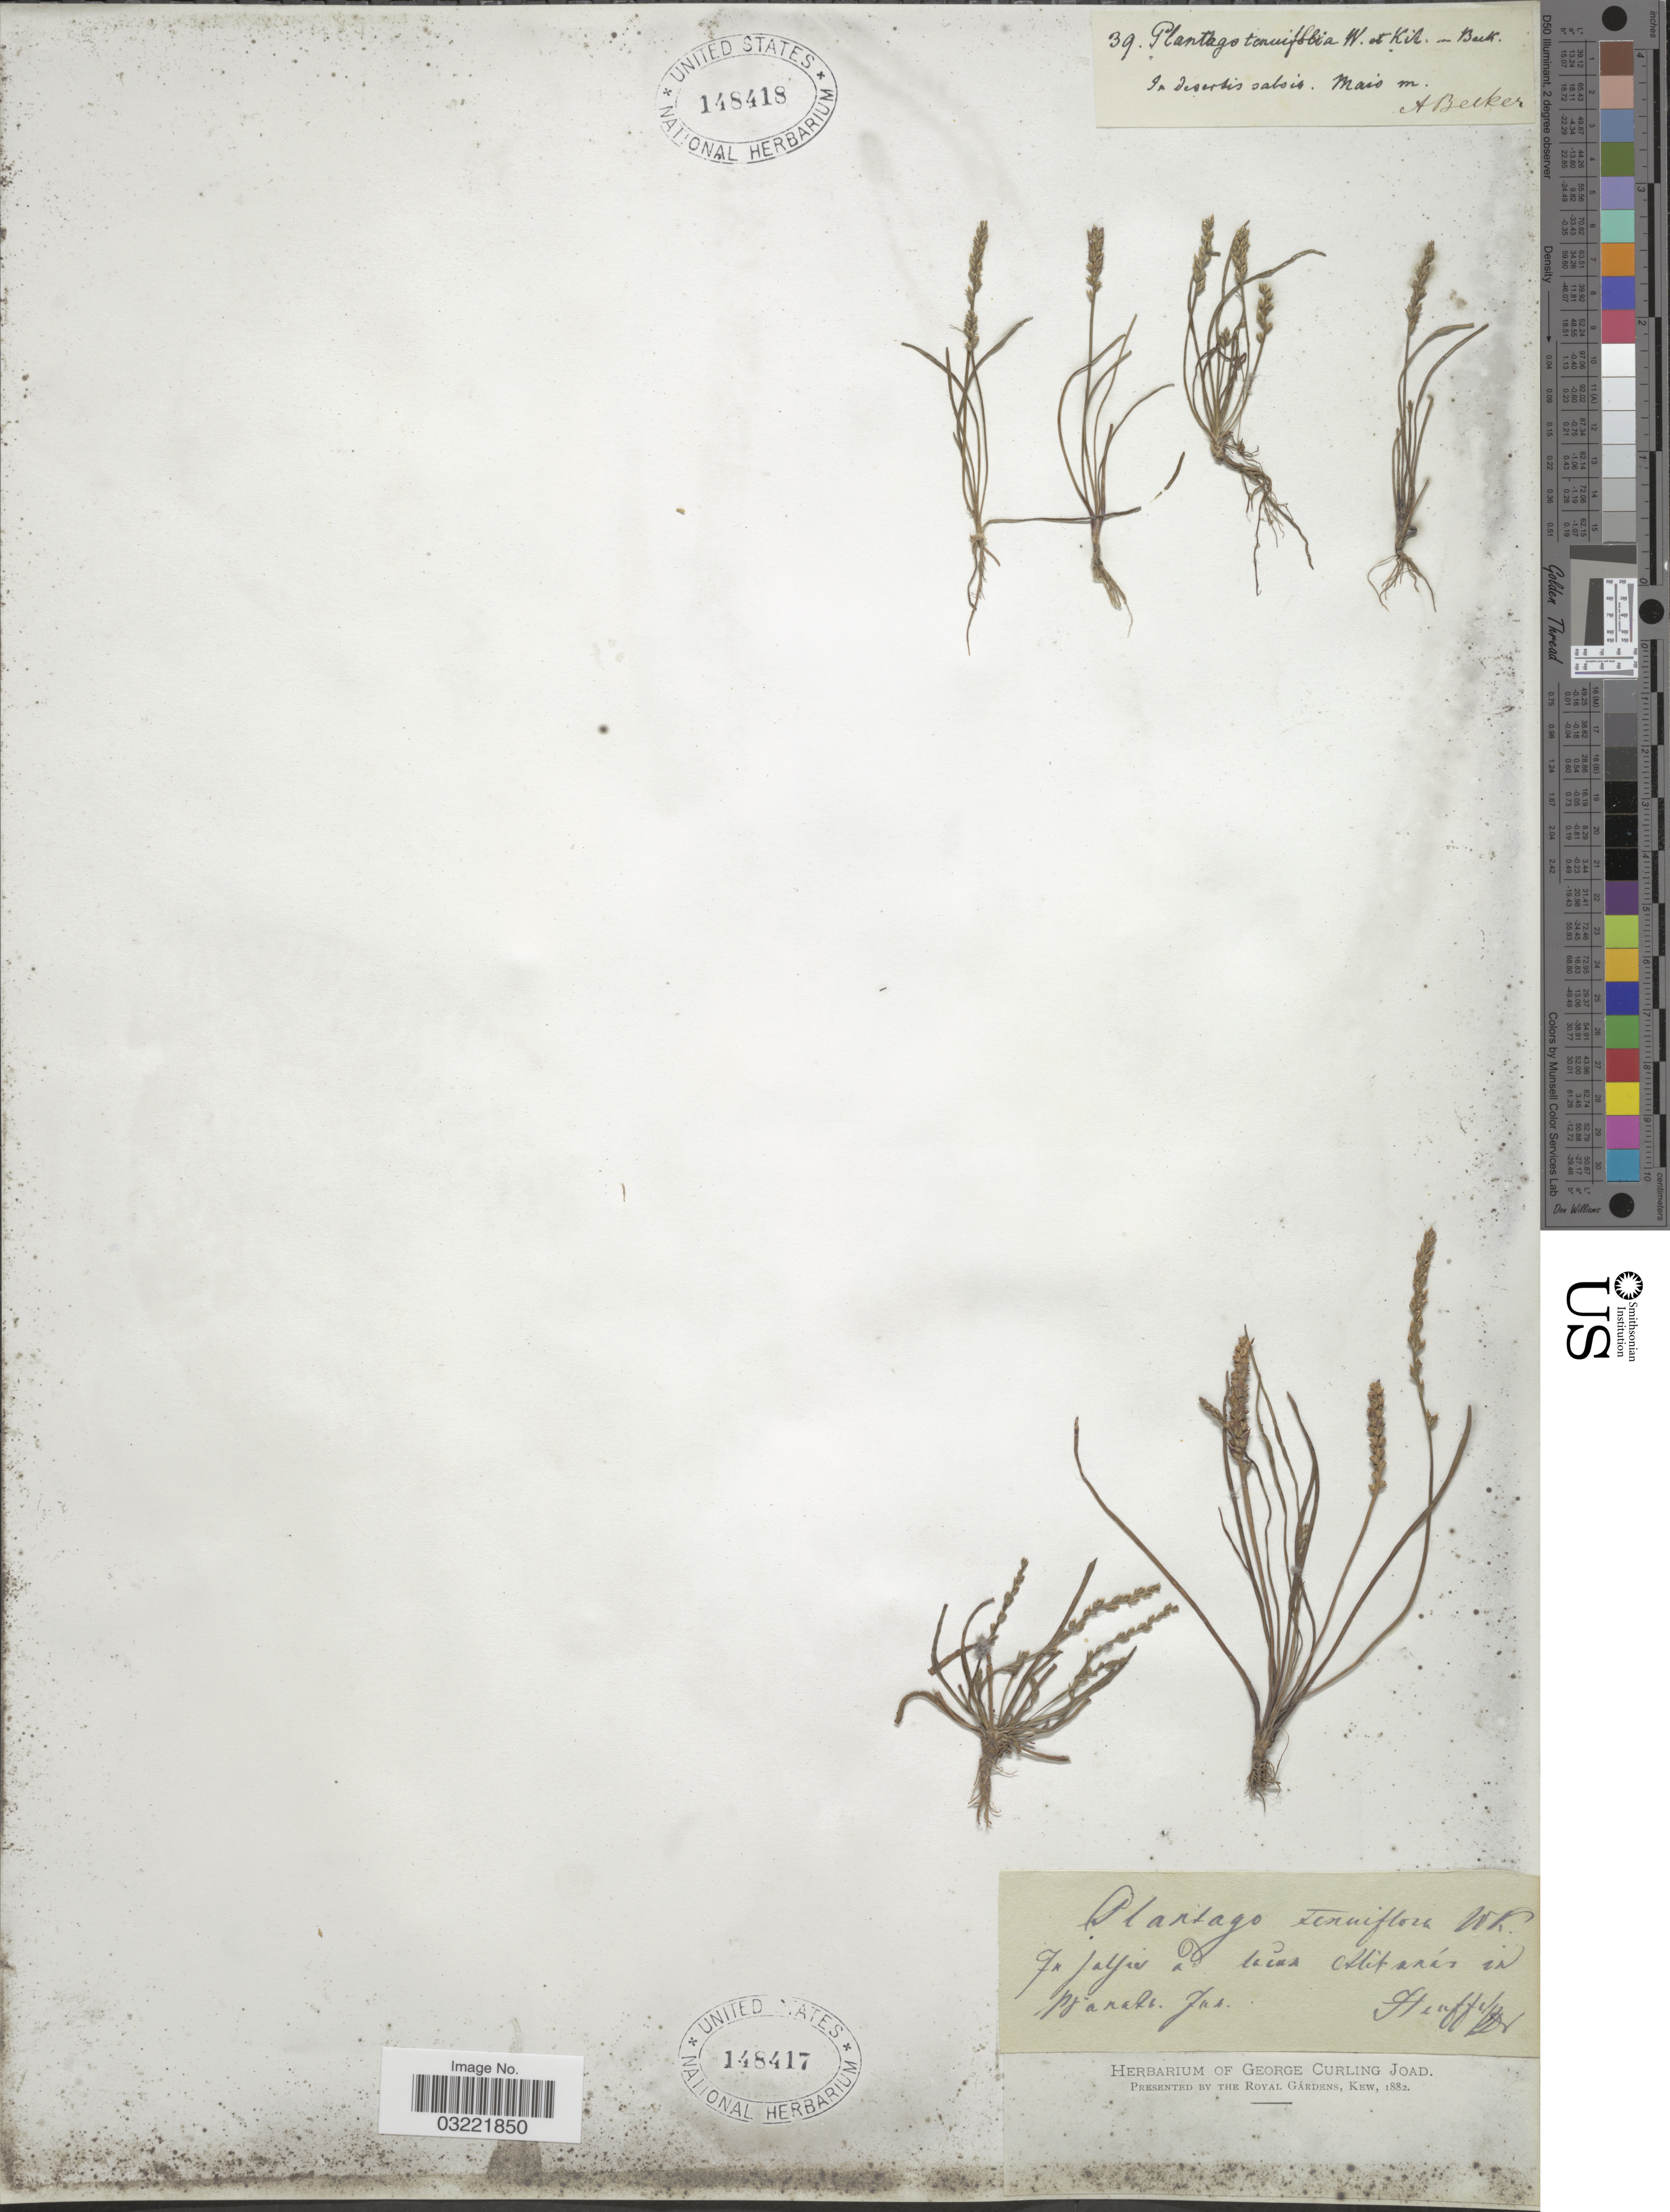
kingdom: Plantae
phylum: Tracheophyta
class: Magnoliopsida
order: Lamiales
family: Plantaginaceae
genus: Plantago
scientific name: Plantago tenuiflora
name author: Waldst. & Kit.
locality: In falfie ad lacus Hiparás in Njanake. [interpreted]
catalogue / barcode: US 148417